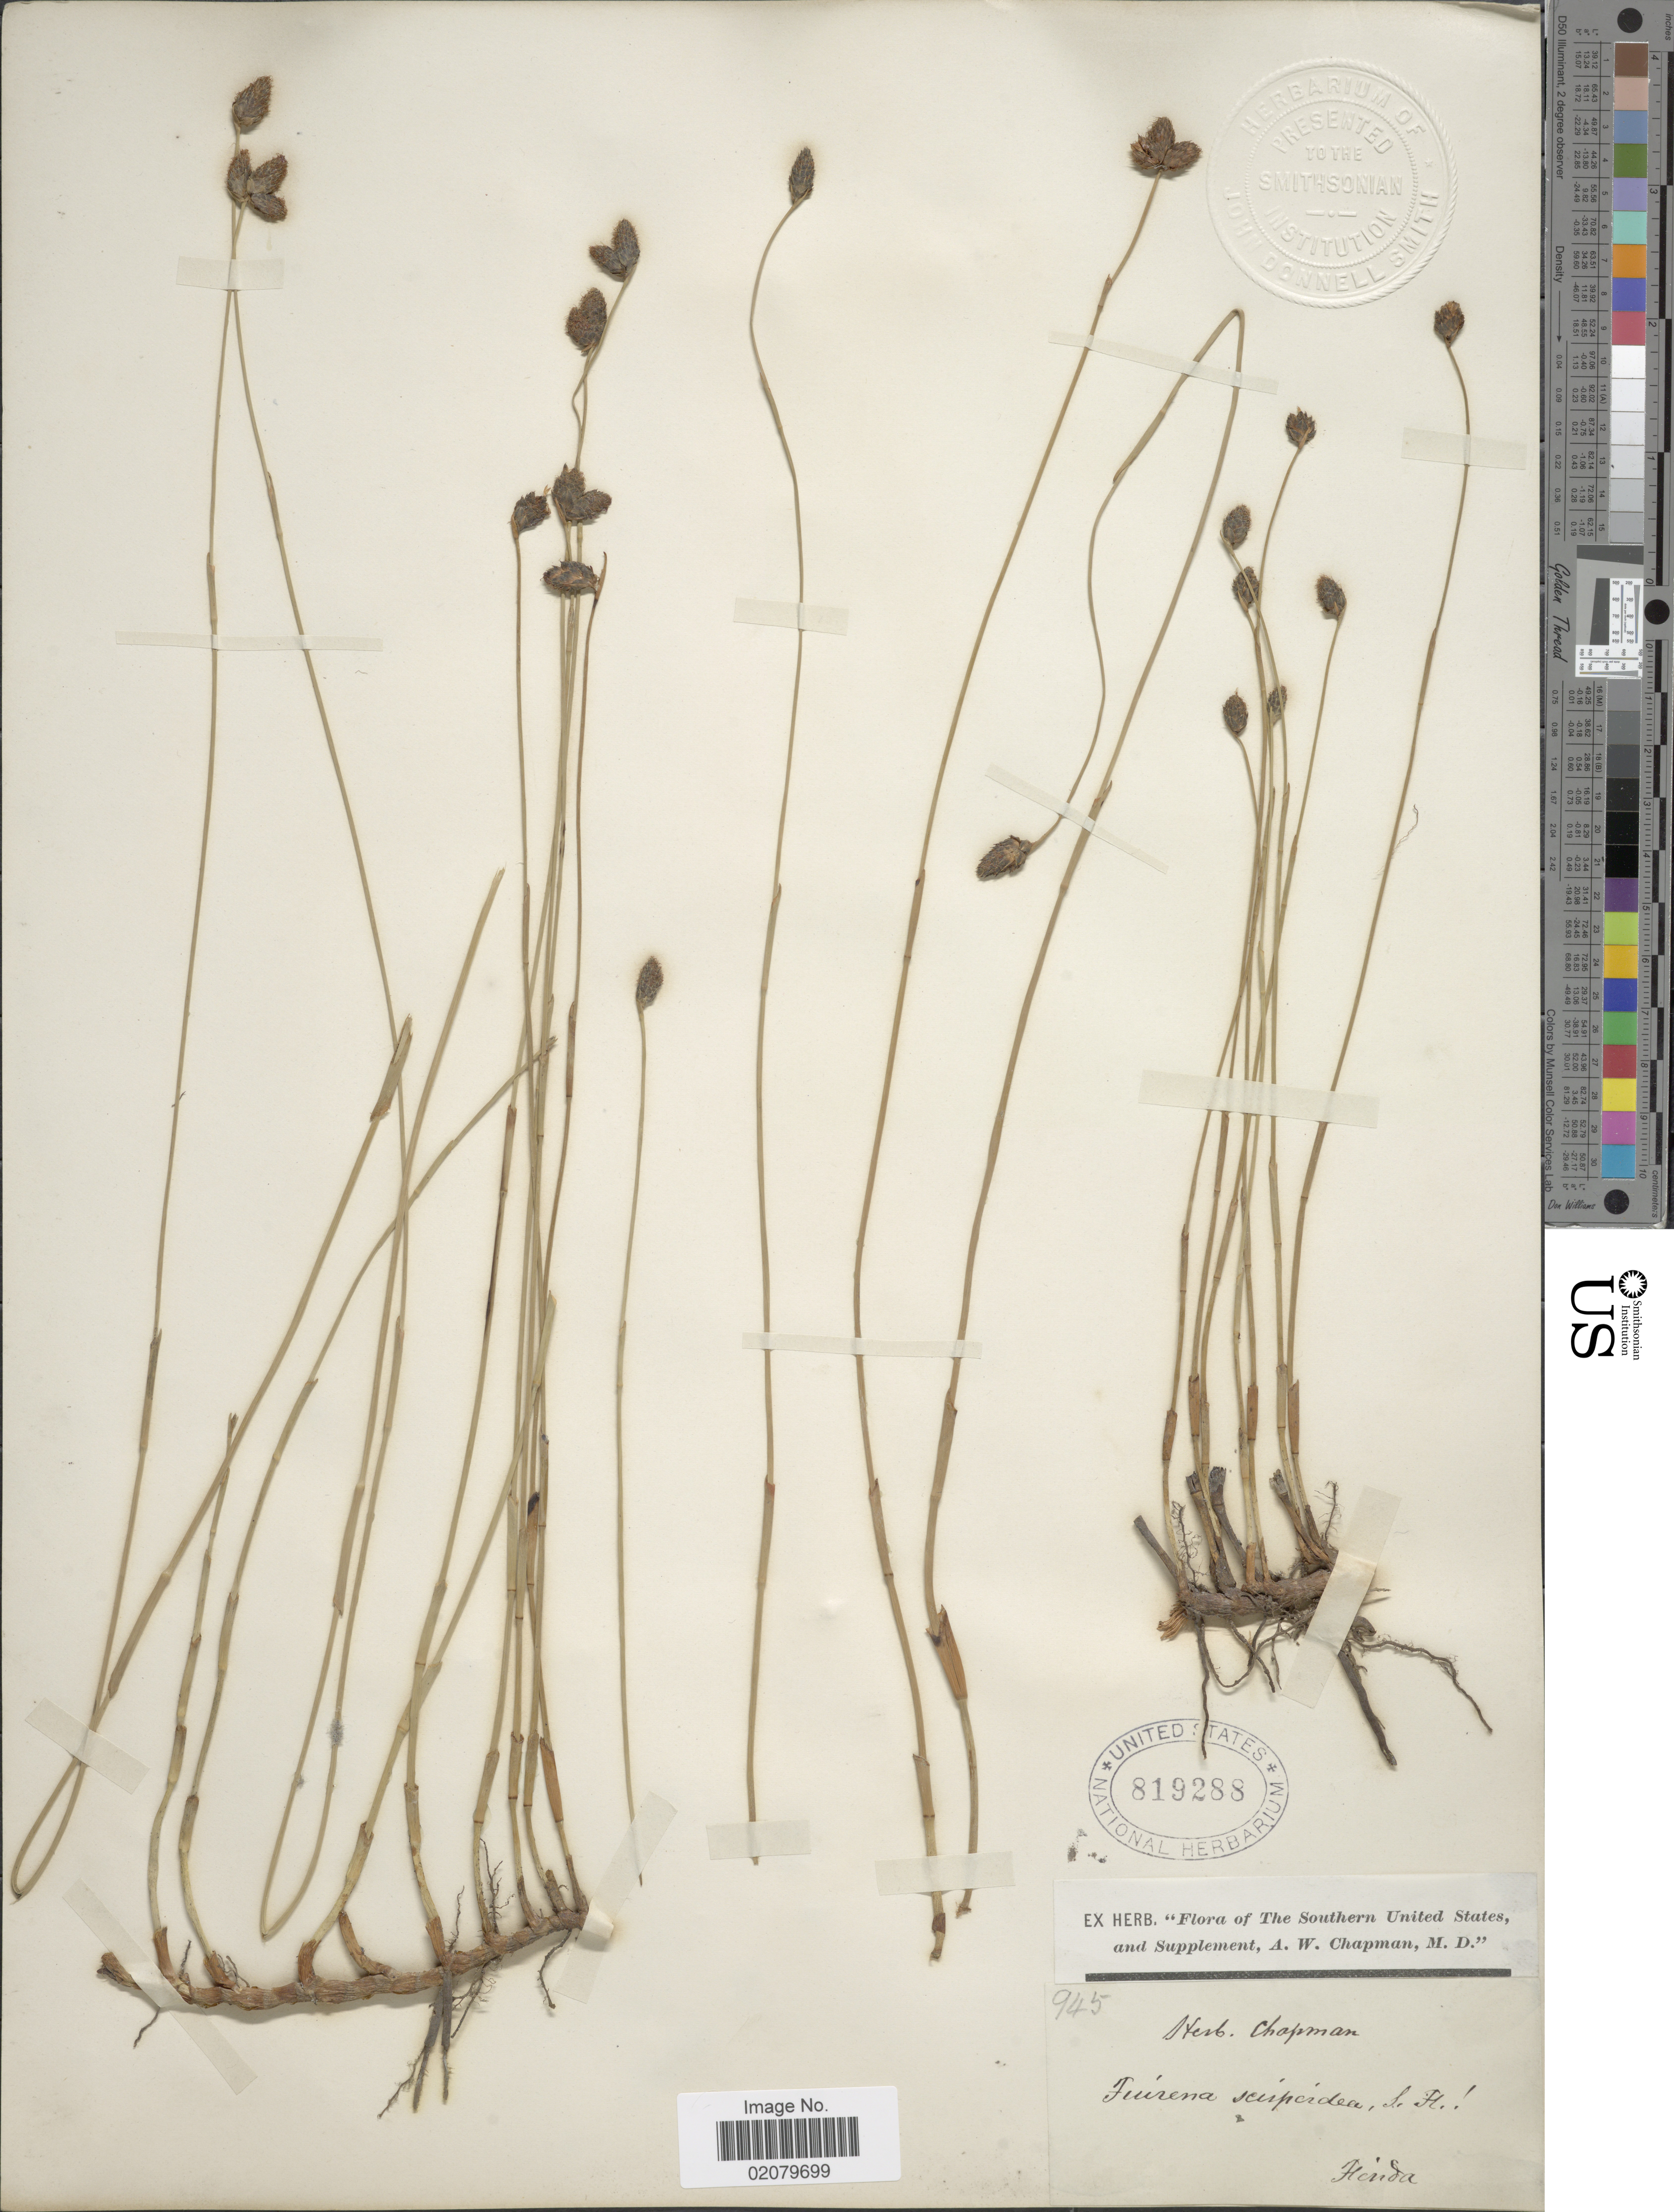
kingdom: Plantae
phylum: Tracheophyta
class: Liliopsida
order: Poales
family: Cyperaceae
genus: Fuirena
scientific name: Fuirena scirpoidea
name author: Michx.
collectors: ex herb. Chapman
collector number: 945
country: United States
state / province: Florida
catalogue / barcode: US 819288